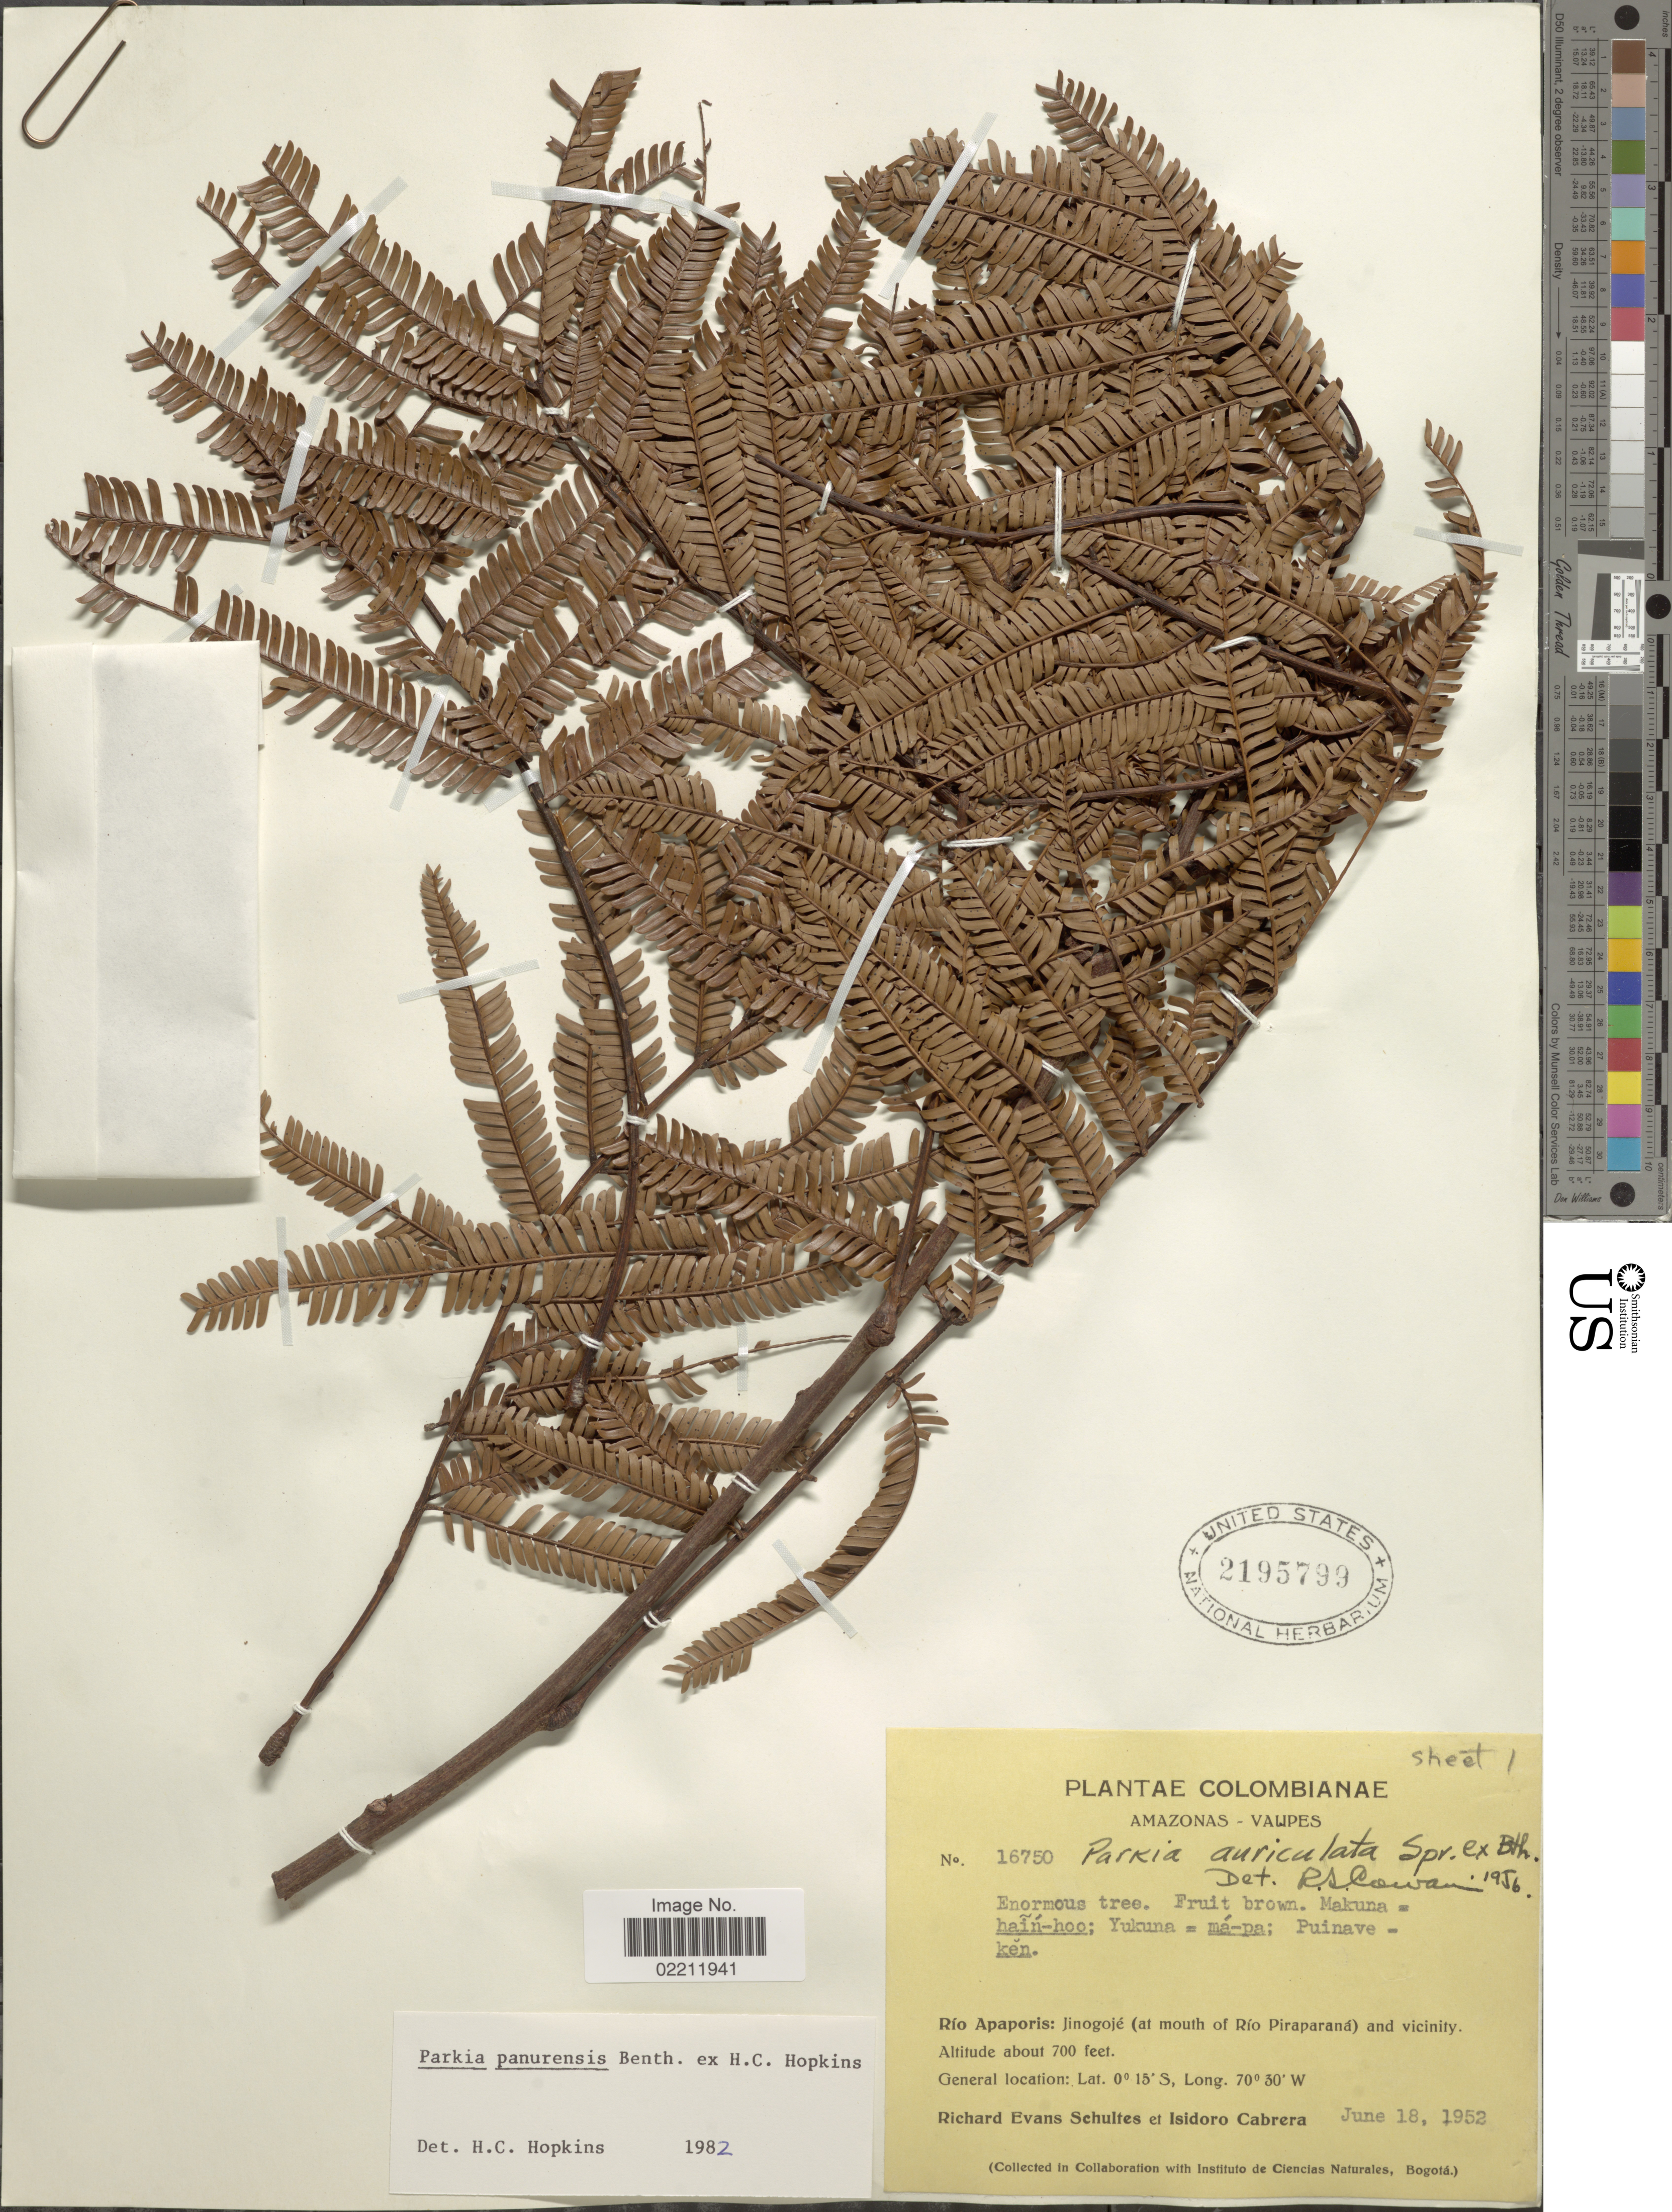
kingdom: Plantae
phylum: Tracheophyta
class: Magnoliopsida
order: Fabales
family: Fabaceae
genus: Parkia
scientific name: Parkia panurensis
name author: Benth.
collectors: R. E. Schultes & I. Cabrera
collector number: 16750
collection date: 1952-06-18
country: Colombia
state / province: Vaupés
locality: Amazonas - vaupes, Rio Apaporis: Jinogoje (at mouth of Rio Piraparana) and vicinity.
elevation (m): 213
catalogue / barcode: US 2195799